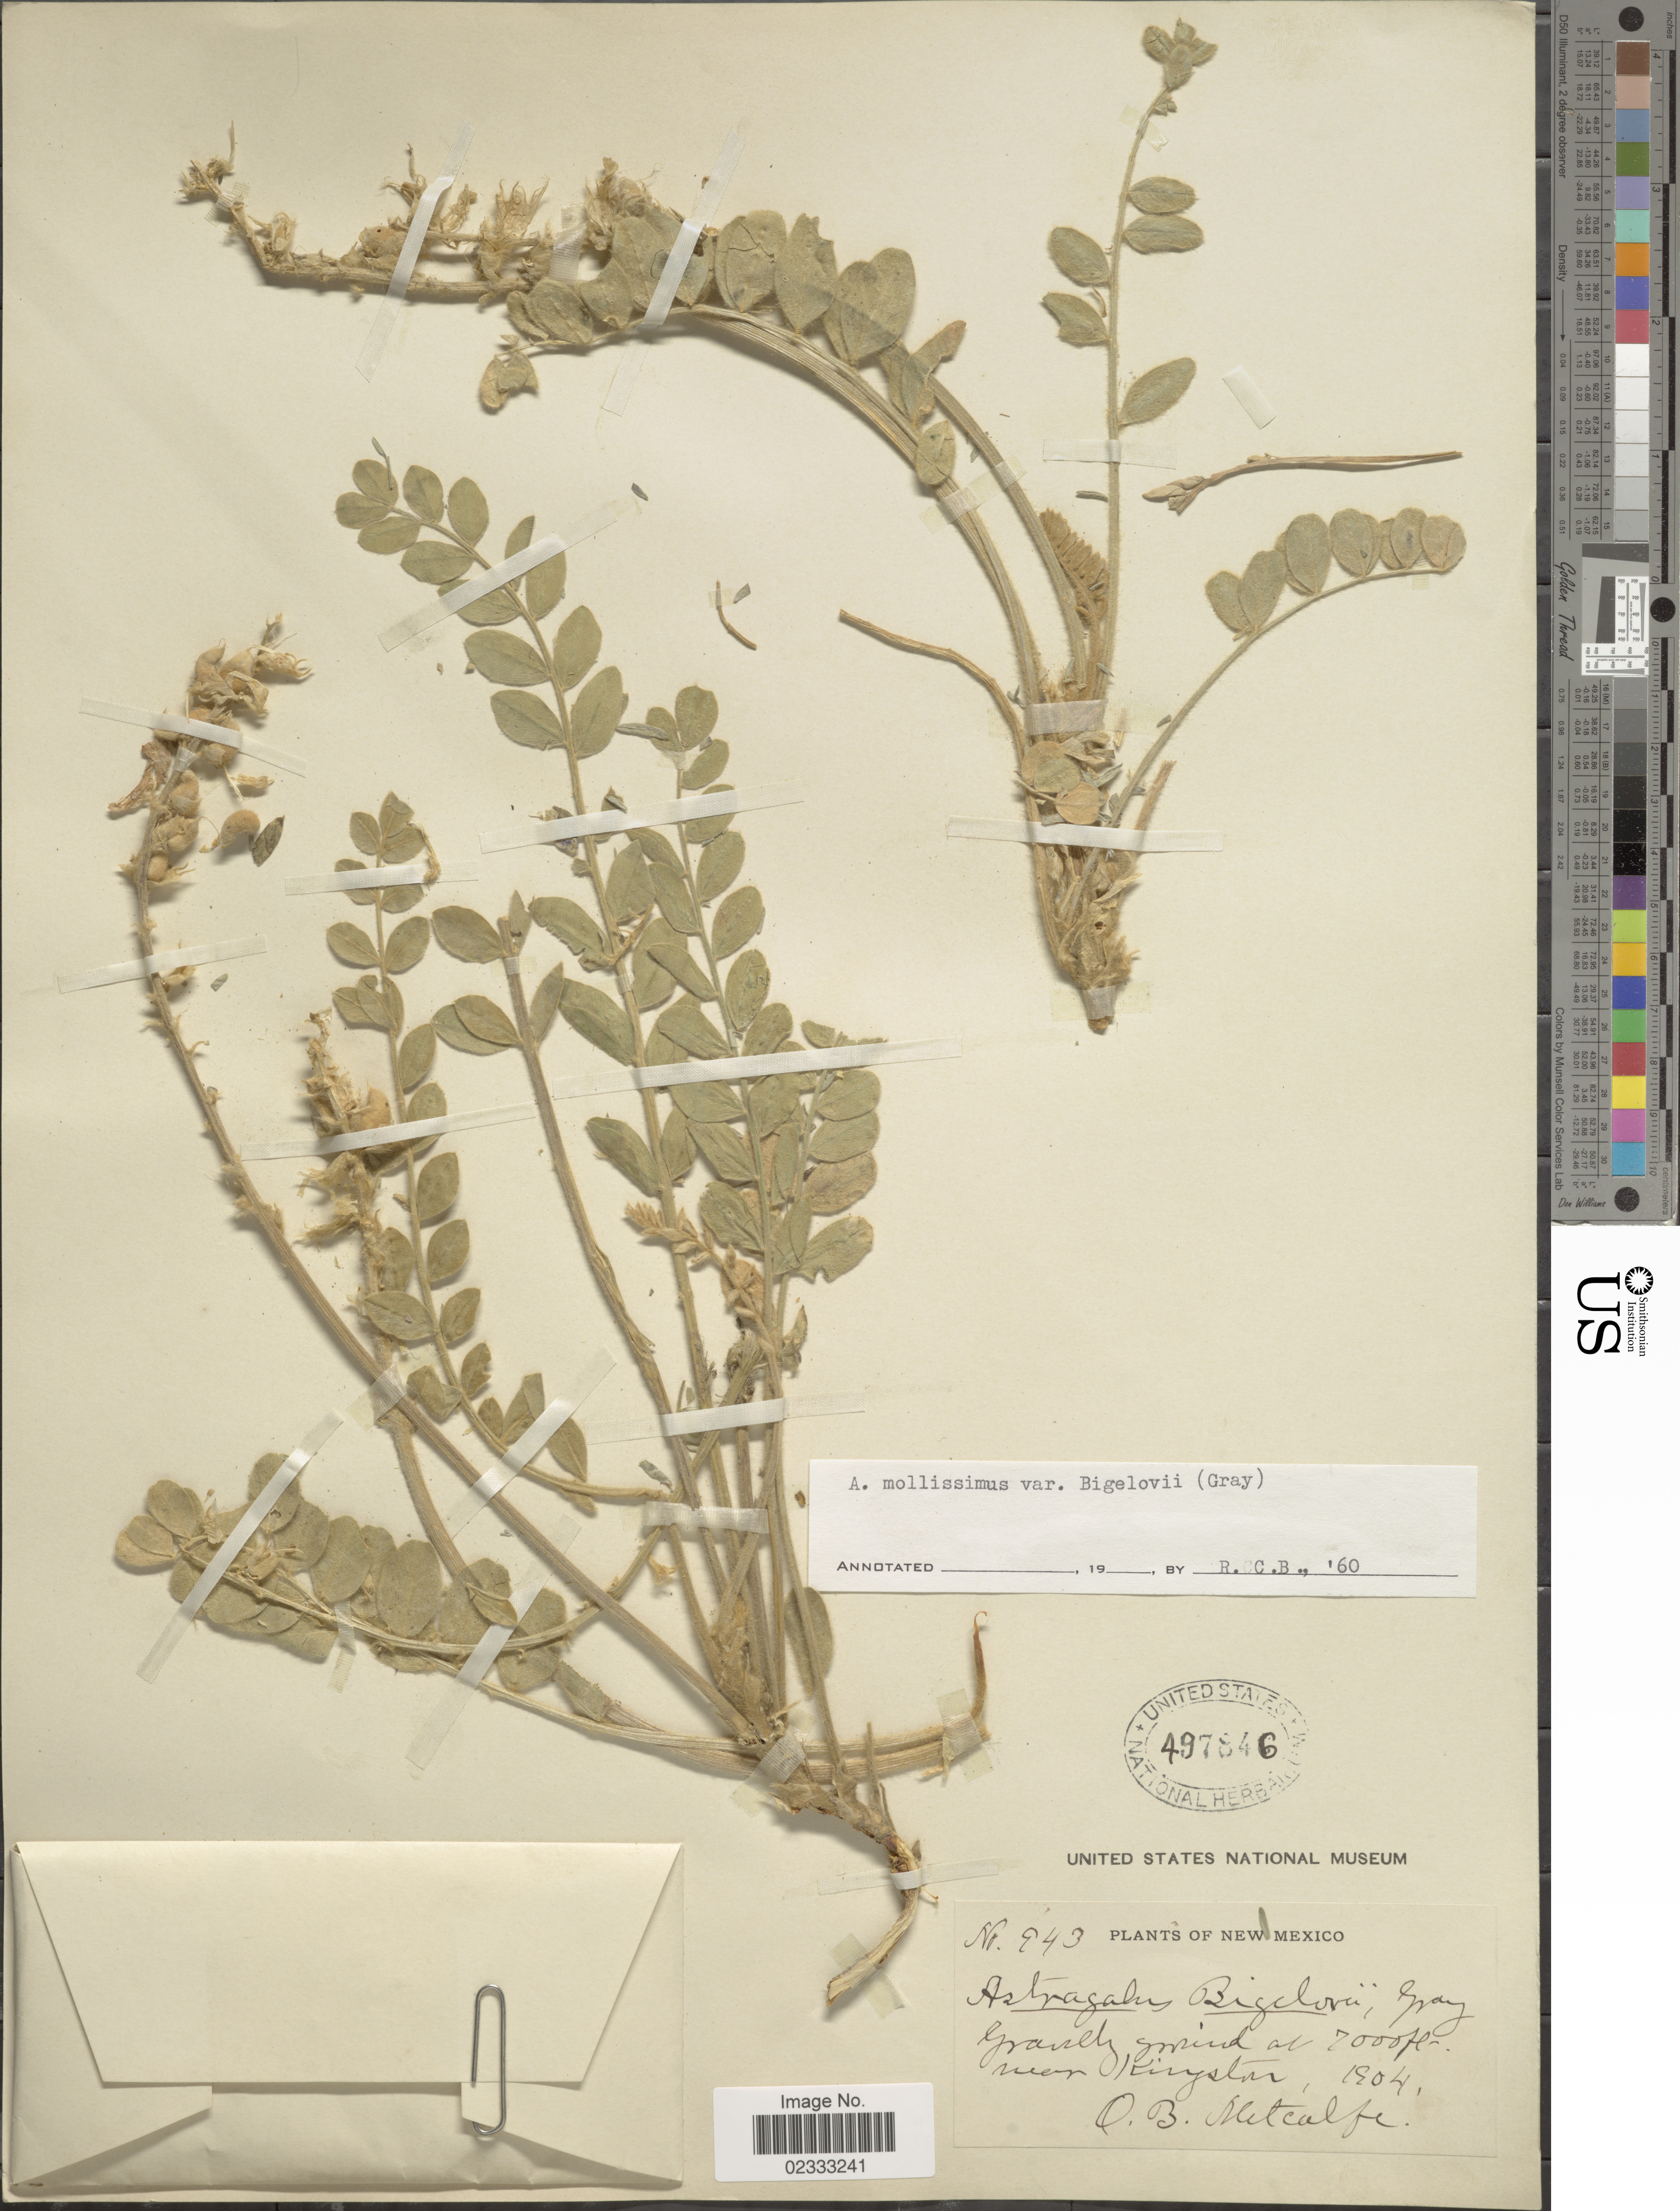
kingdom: Plantae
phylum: Tracheophyta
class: Magnoliopsida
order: Fabales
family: Fabaceae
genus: Astragalus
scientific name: Astragalus mollissimus var. bigelovii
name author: (A. Gray) Barneby ex B.L. Turner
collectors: O. B. Metcalfe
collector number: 943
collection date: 1904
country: United States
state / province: New Mexico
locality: New Mexico, Near Kingston.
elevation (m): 2134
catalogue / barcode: US 497846